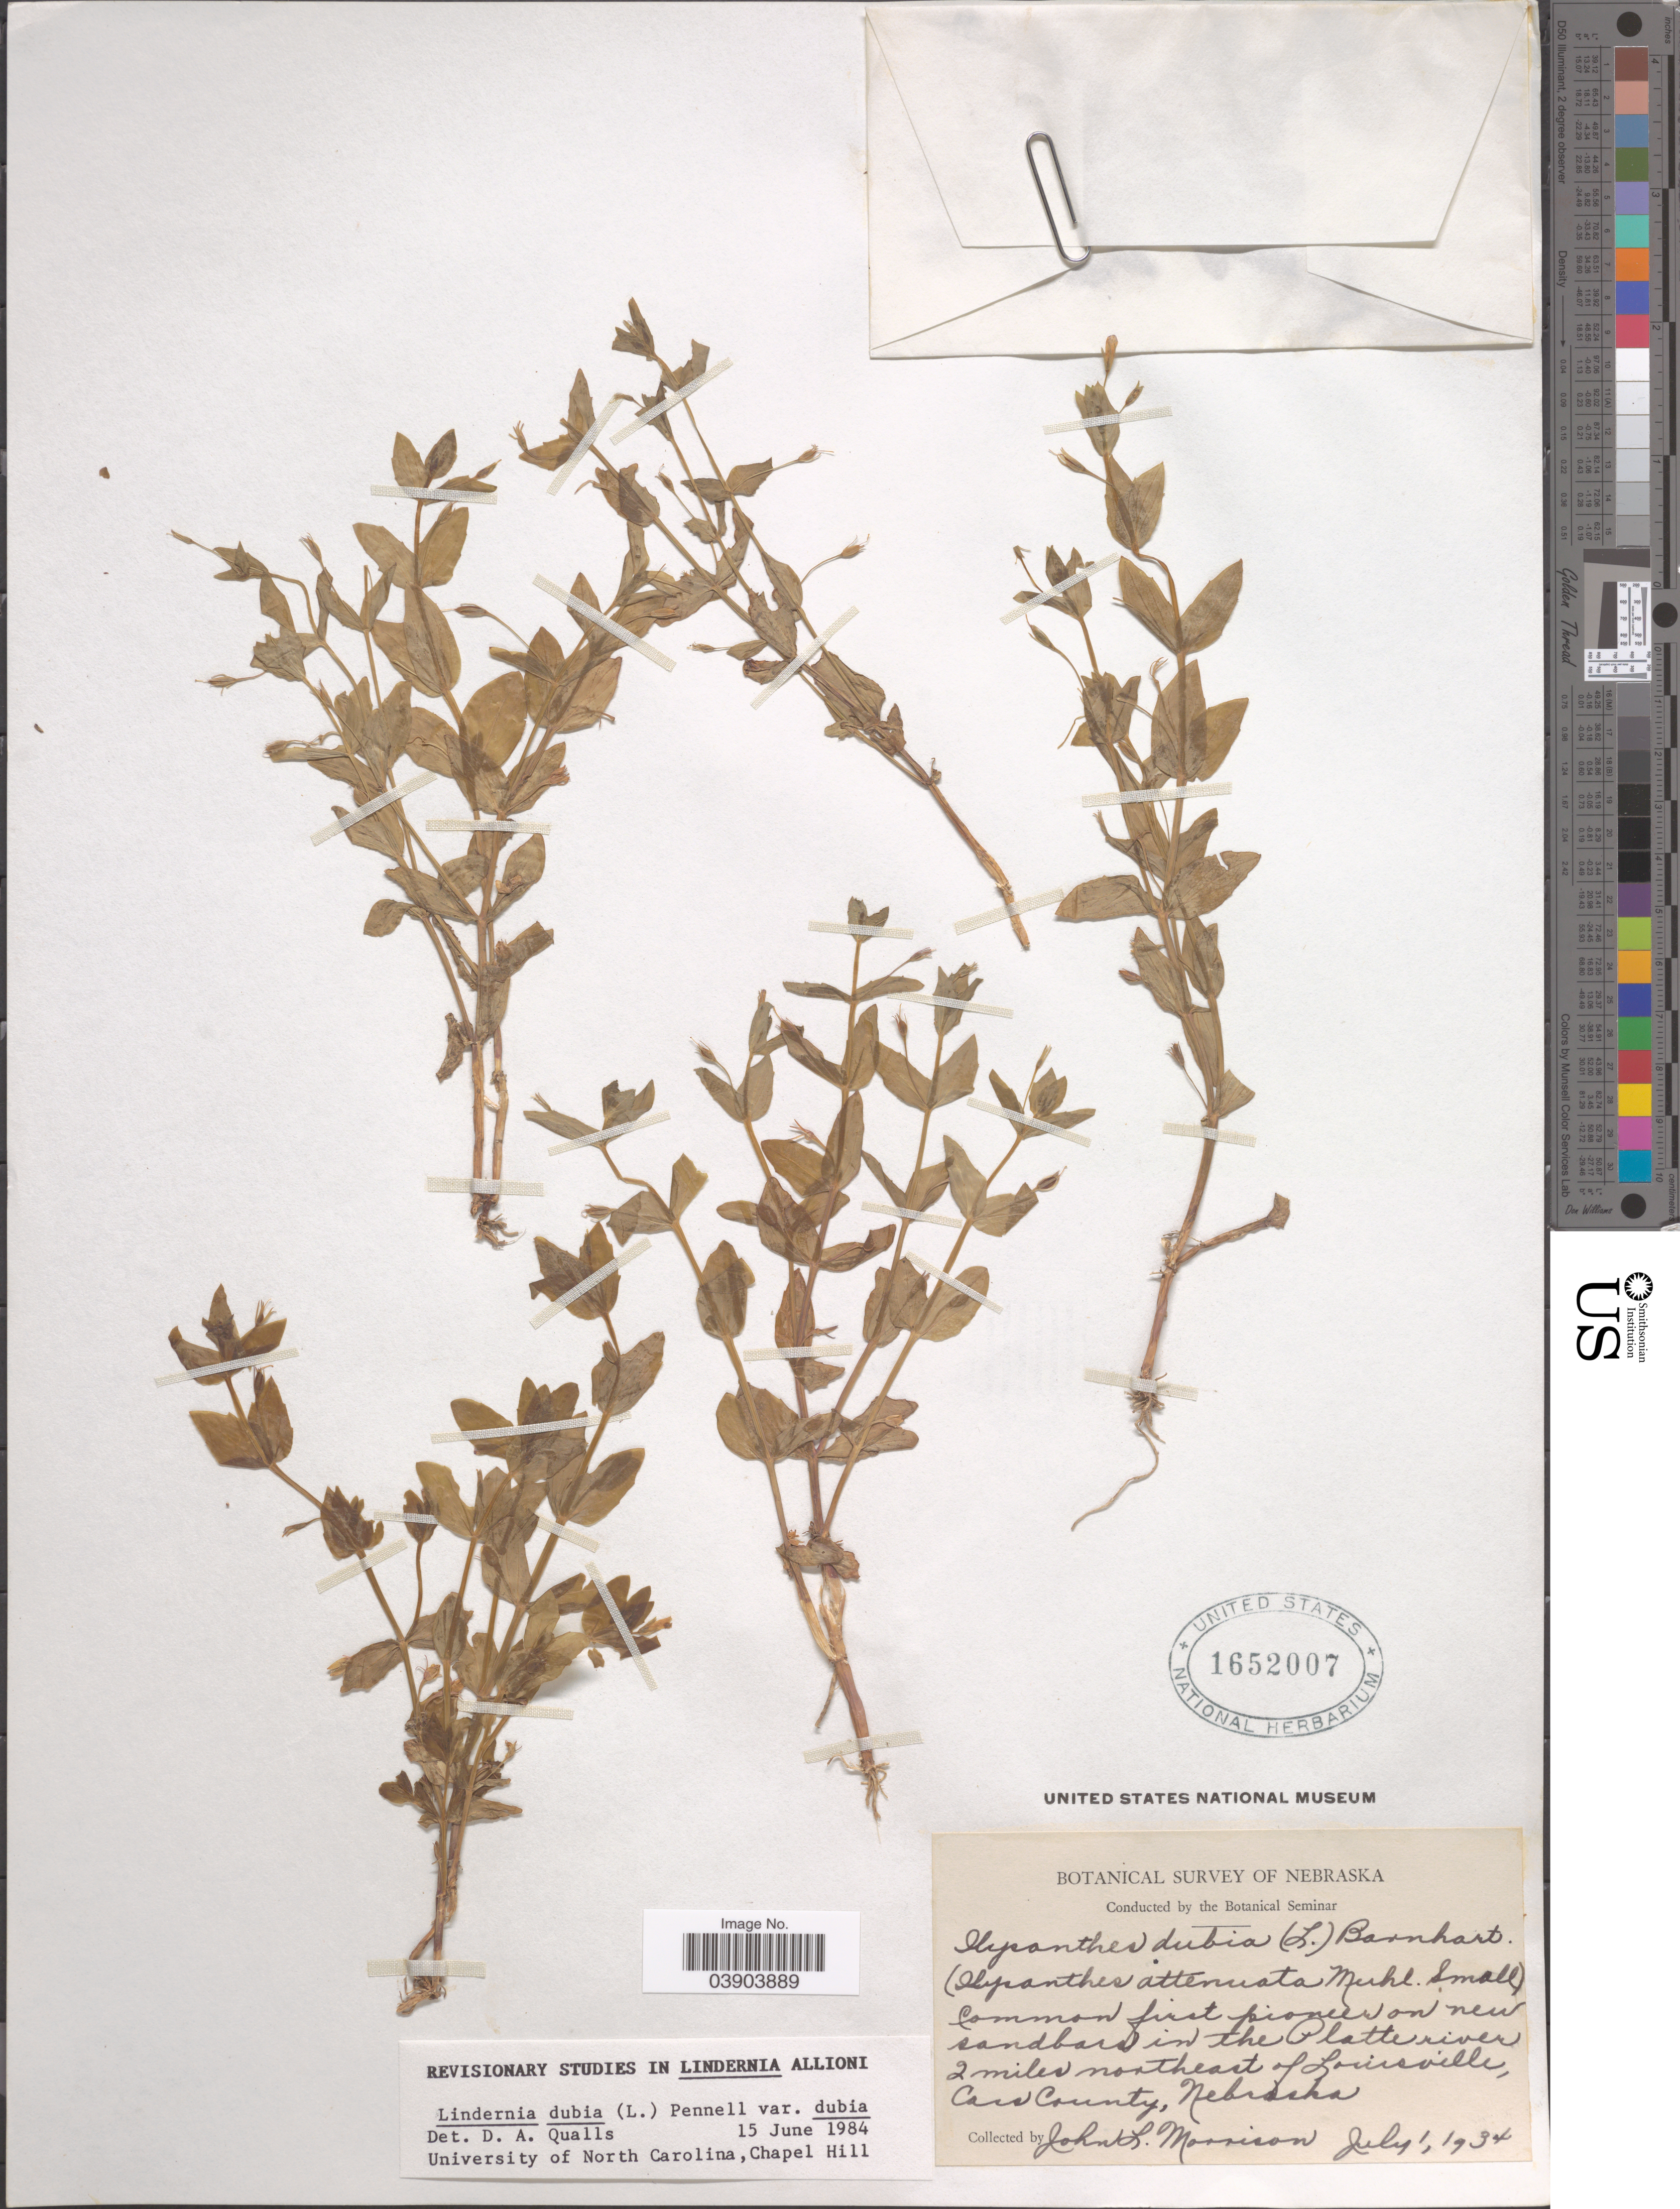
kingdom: Plantae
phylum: Tracheophyta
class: Magnoliopsida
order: Lamiales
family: Linderniaceae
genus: Lindernia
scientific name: Lindernia dubia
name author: (L.) Pennell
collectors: J. Morrison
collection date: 1934-07-01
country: United States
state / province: Nebraska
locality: In the Platte river 2 miles northeast of Louisville, Cass County.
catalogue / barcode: US 1652007